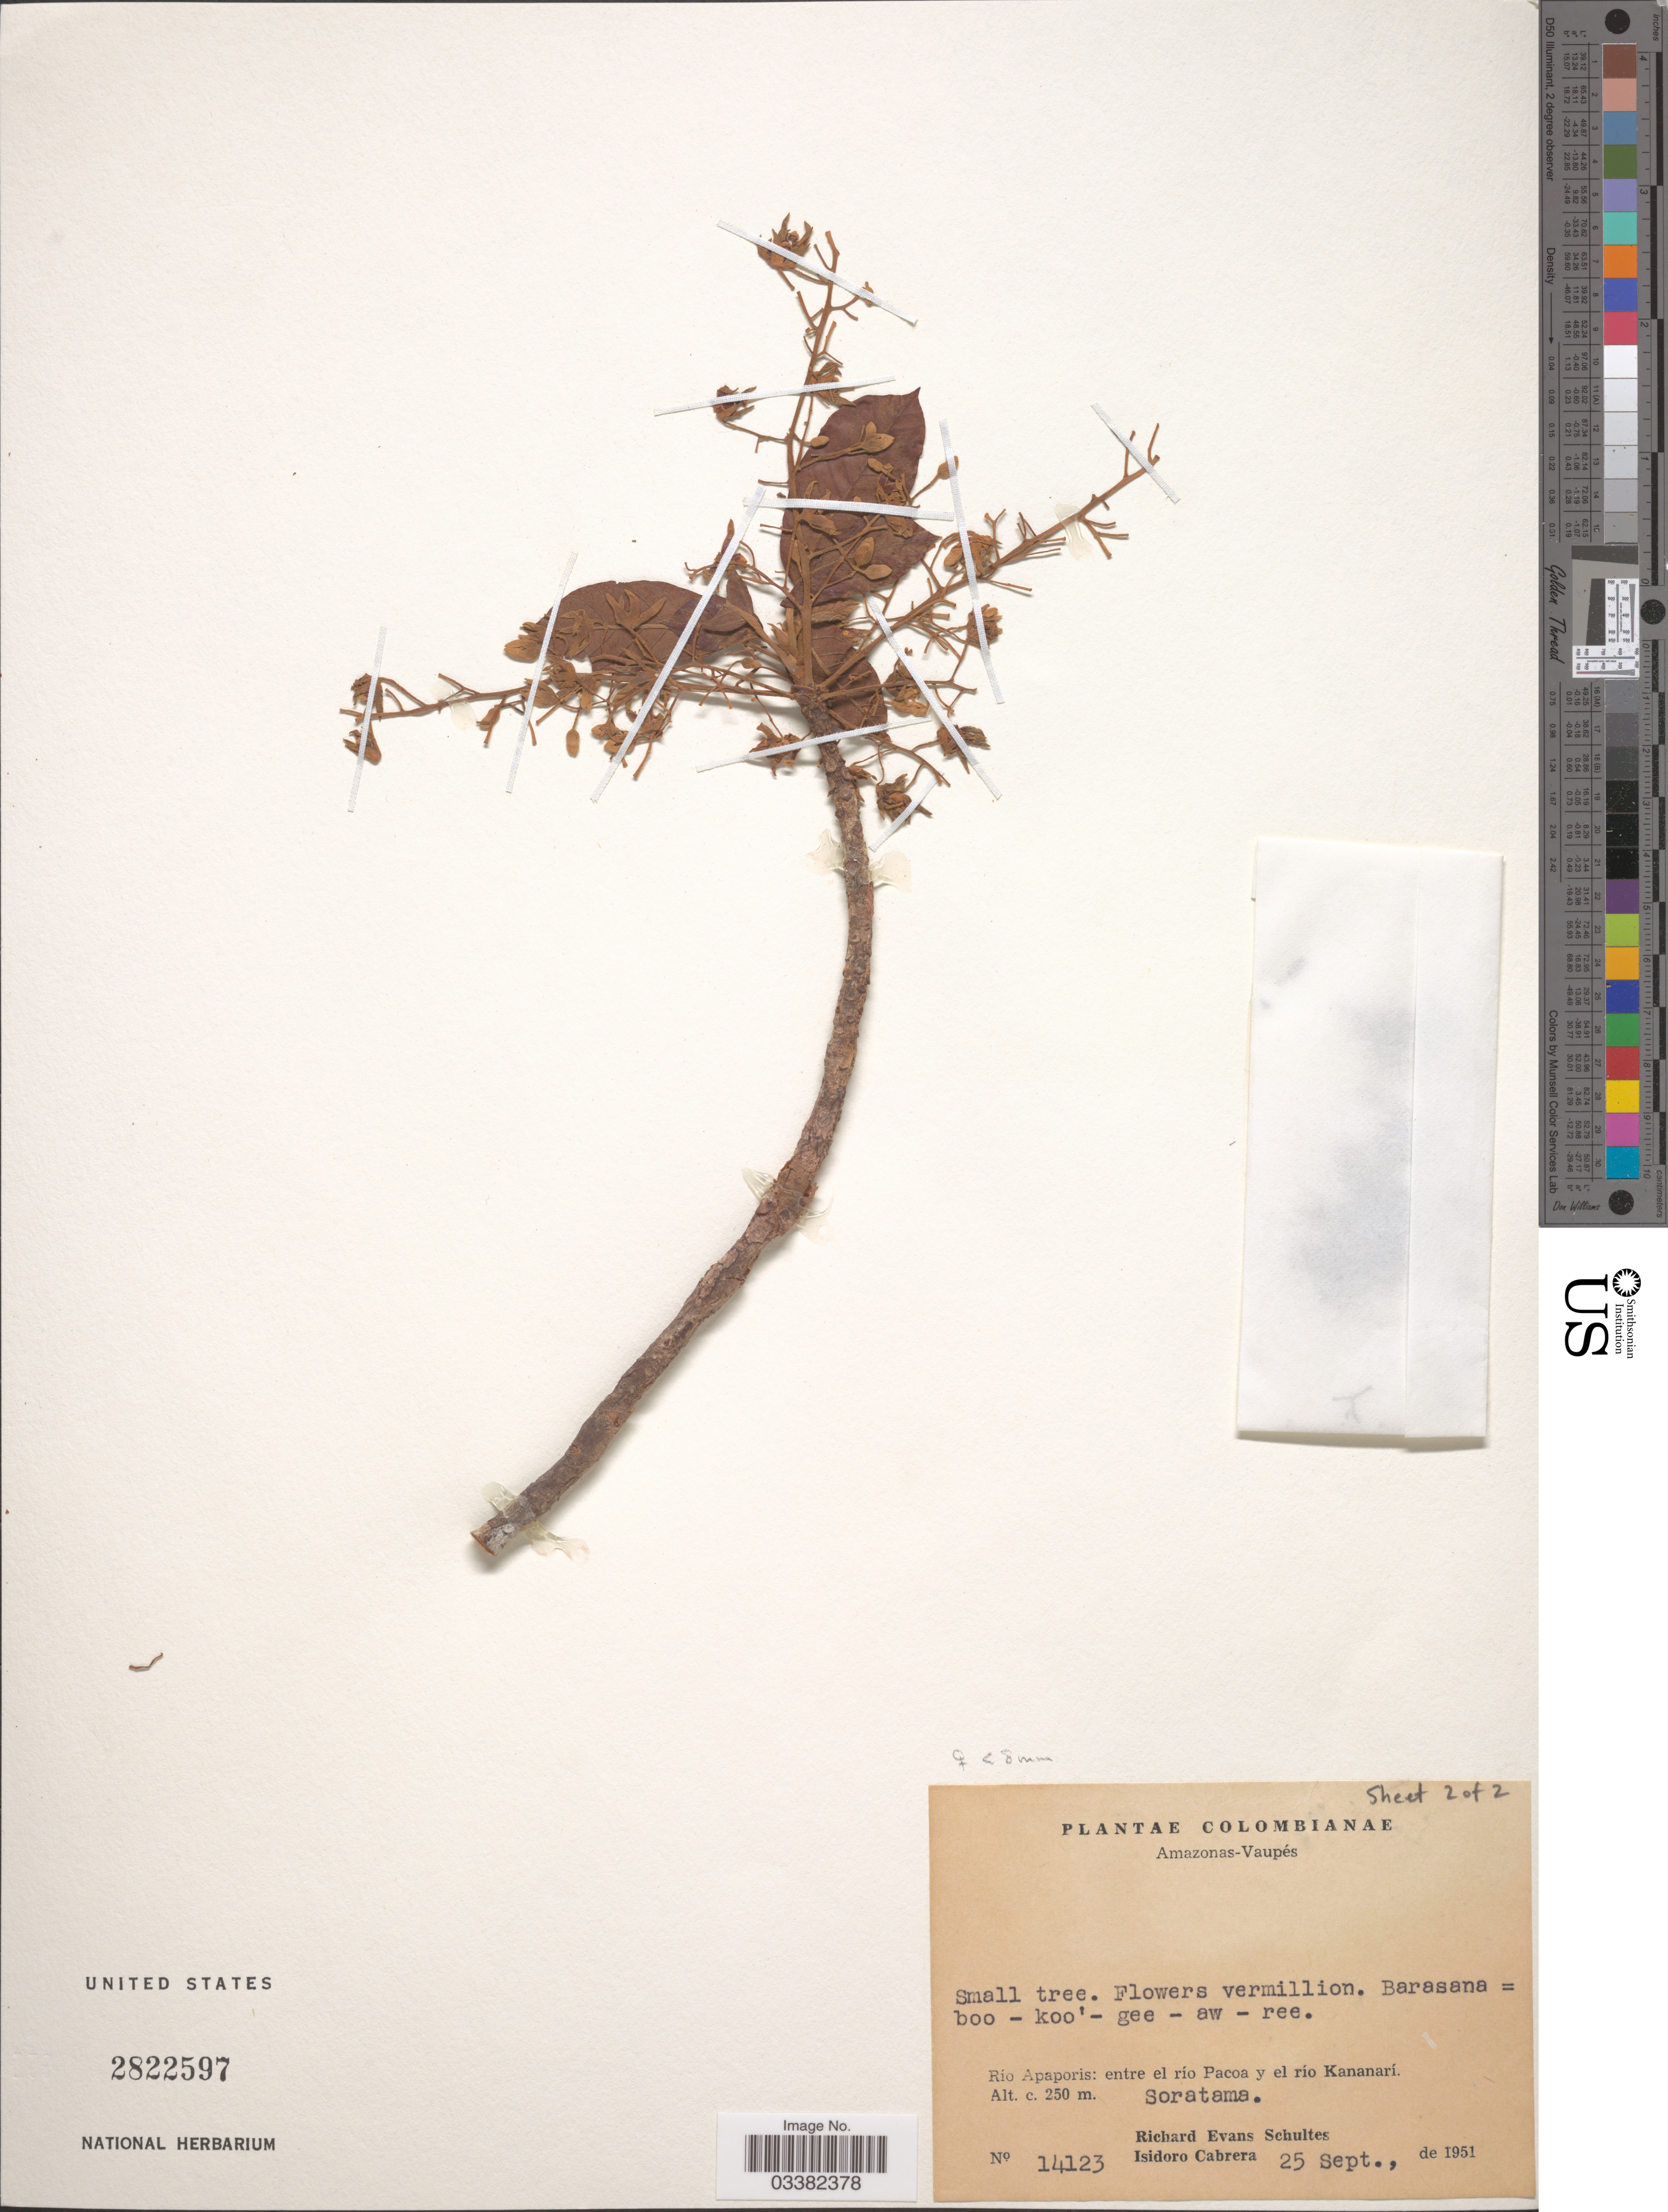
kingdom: Plantae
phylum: Tracheophyta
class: Magnoliopsida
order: Malvales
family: Malvaceae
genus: Sterculia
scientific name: Sterculia kayae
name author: P.E. Berry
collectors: R. E. Schultes & I. Cabrera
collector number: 14123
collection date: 1951-09-25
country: Colombia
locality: Amazonas-Vaupés. Río Apaporis: entre el río Pacoa y el río Kananarí. Soratama.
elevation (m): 250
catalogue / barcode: US 2822597